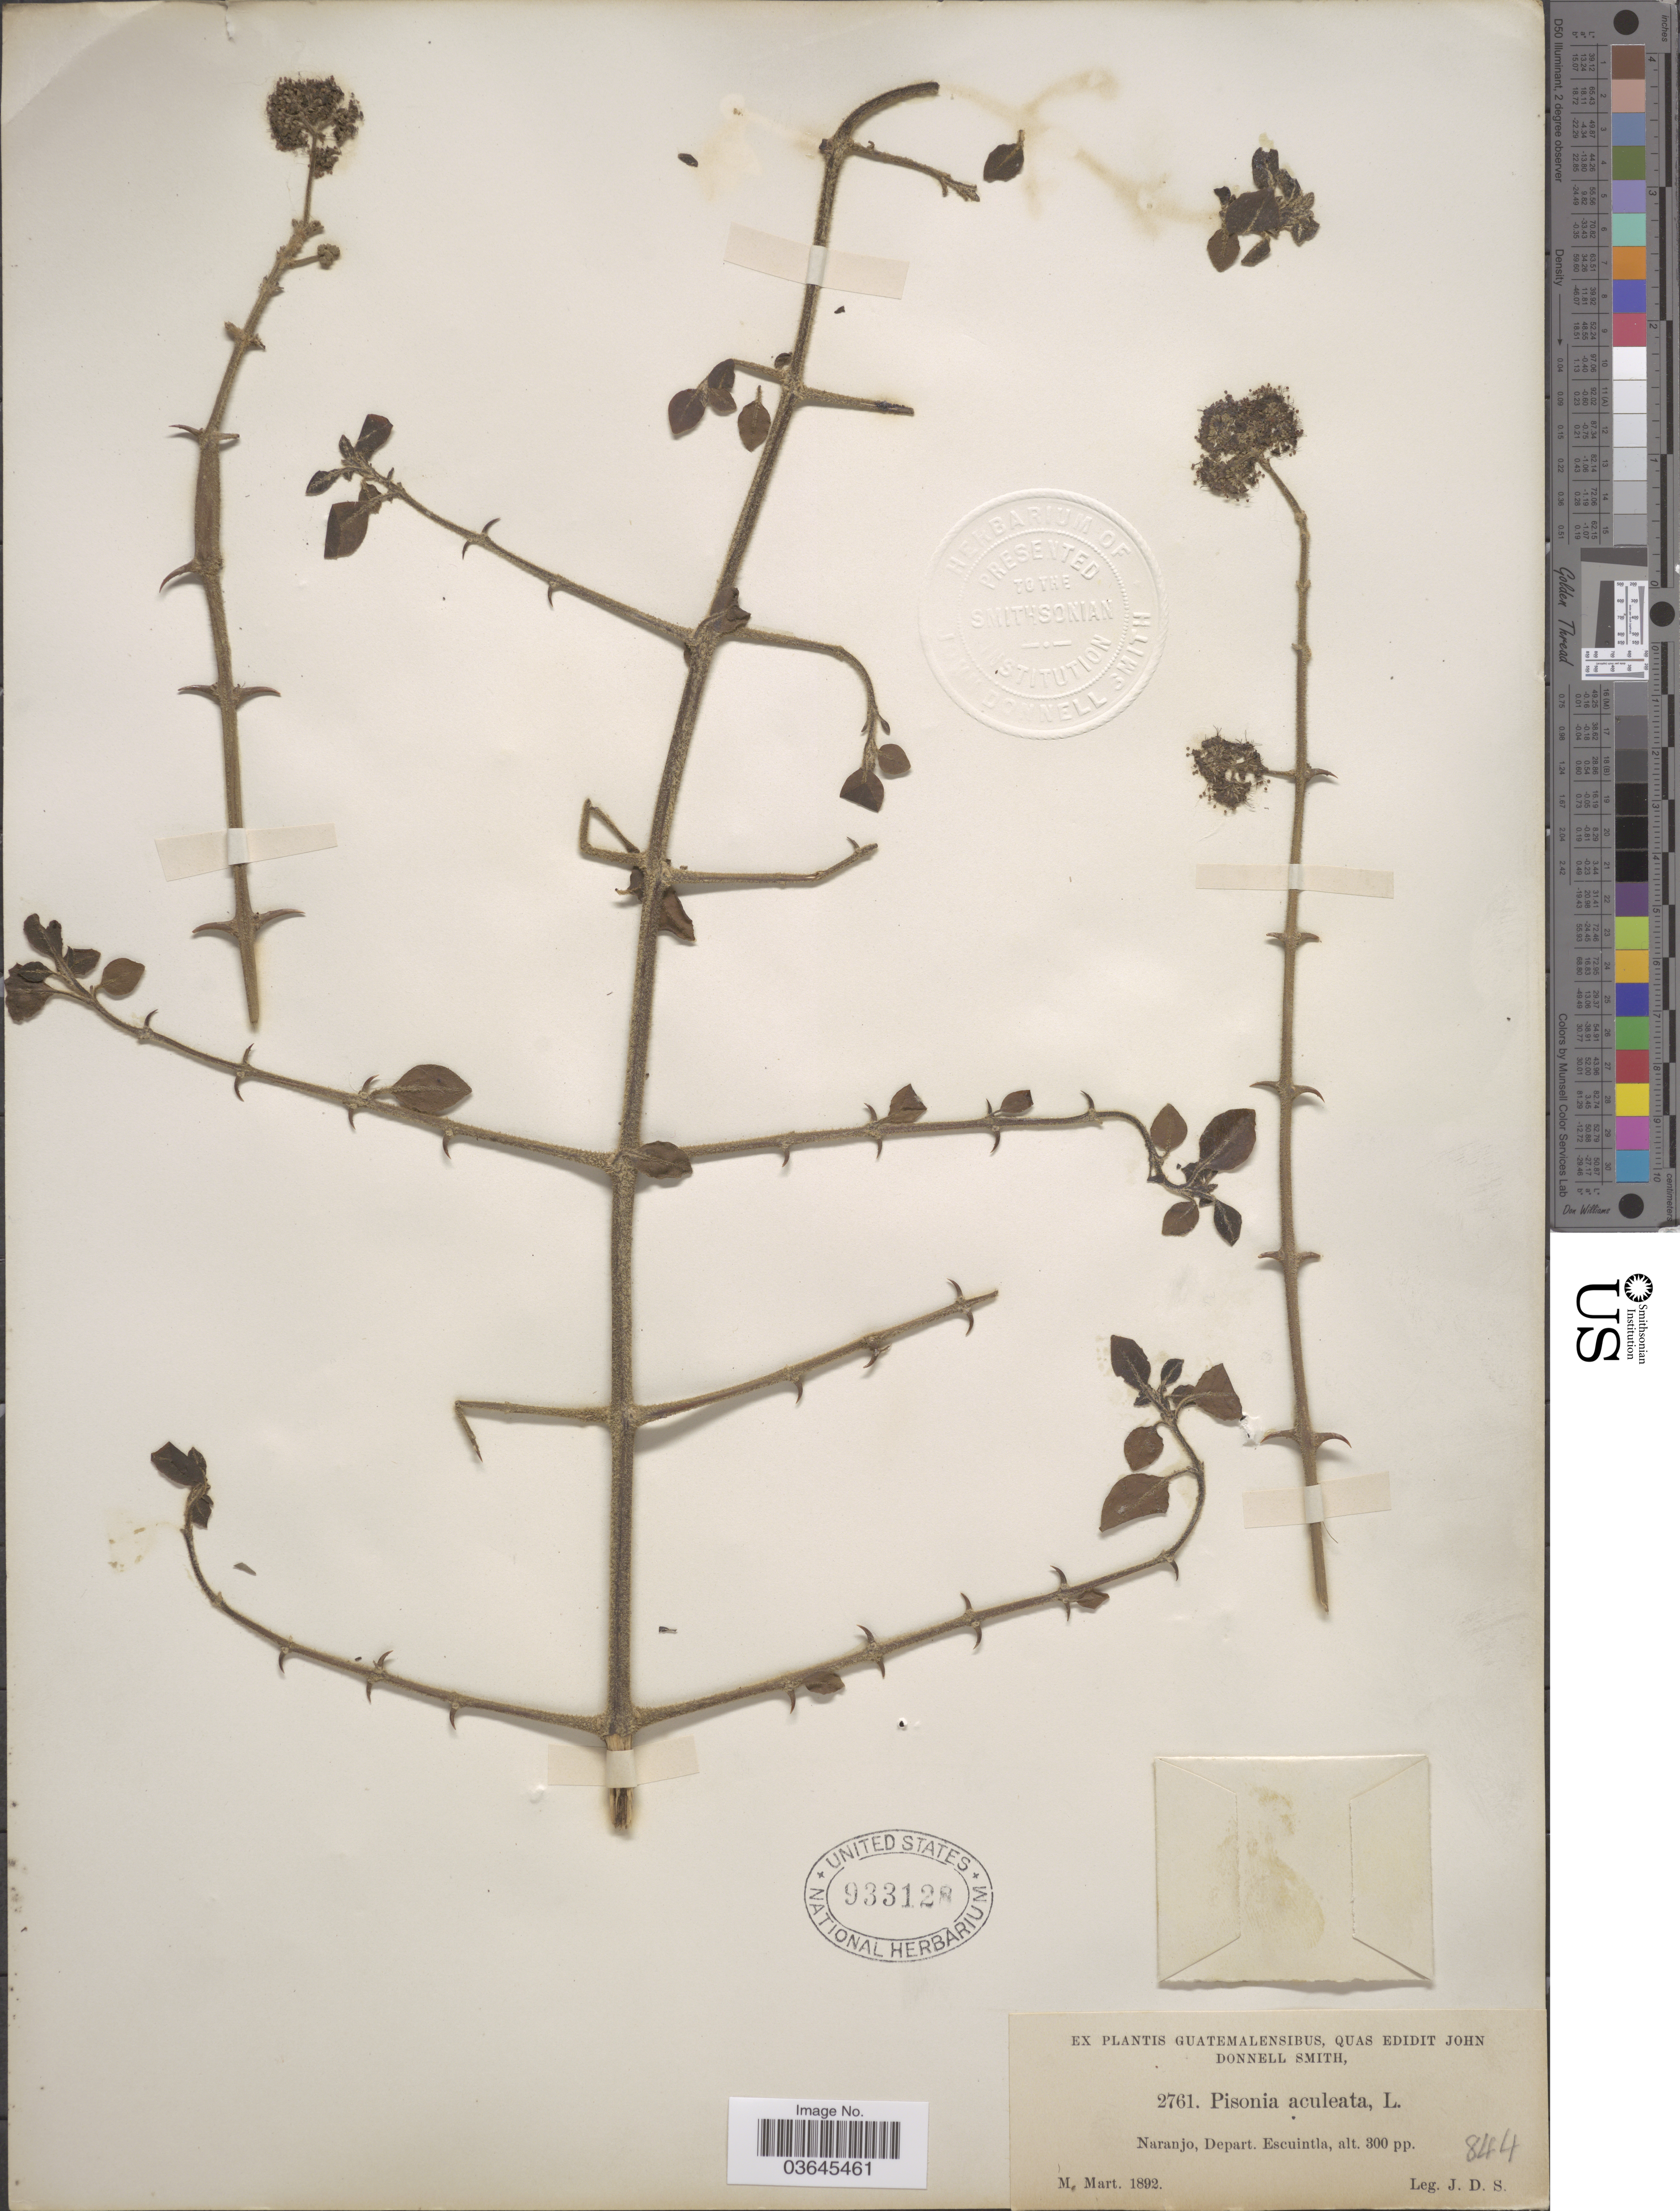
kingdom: Plantae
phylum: Tracheophyta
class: Magnoliopsida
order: Caryophyllales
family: Nyctaginaceae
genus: Pisonia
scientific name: Pisonia aculeata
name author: L.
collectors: J. Donnell Smith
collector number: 2761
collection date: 1892-03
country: Guatemala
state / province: Escuintla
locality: Naranjo, Depart. Escuintla.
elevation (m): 91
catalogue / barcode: US 933128